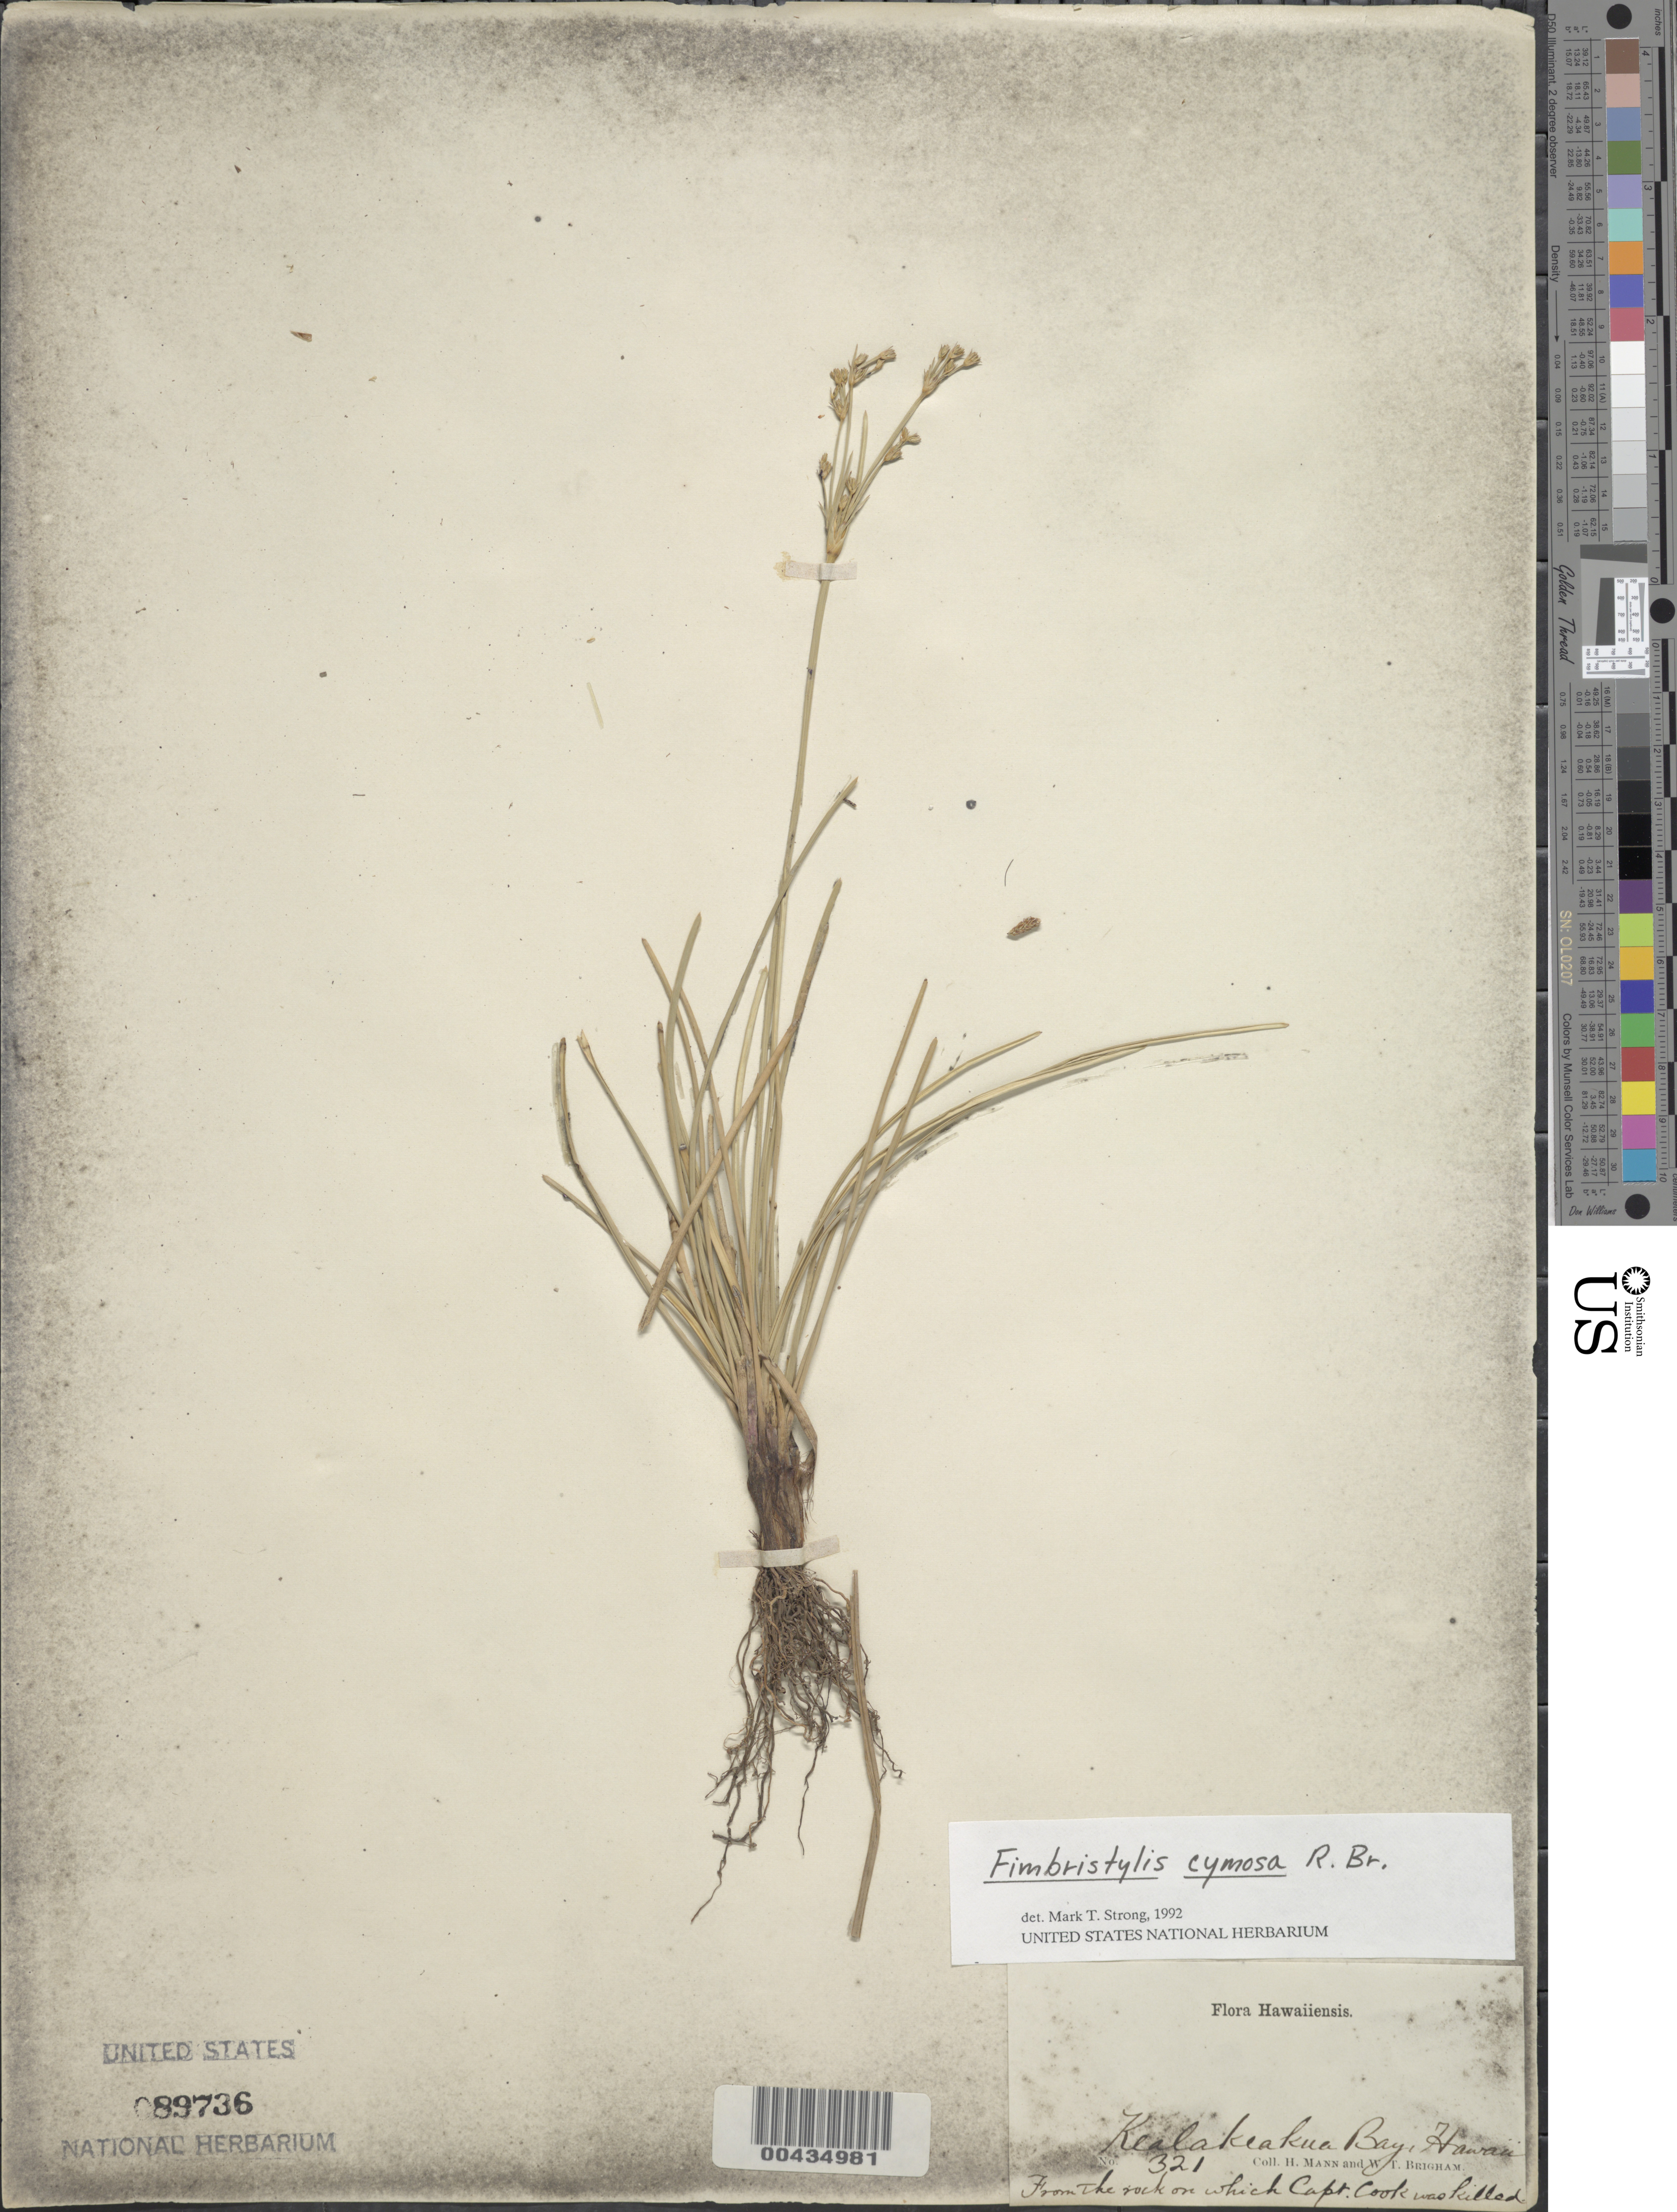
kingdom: Plantae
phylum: Tracheophyta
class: Liliopsida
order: Poales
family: Cyperaceae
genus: Fimbristylis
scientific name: Fimbristylis cymosa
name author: R. Br.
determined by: Strong, M. T., (US), Smithsonian Institution - National Museum of Natural History (UNITED STATES)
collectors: H. Mann & W. T. Brigham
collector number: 321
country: United States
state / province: Hawaii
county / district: Hawaii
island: Hawaii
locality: Kealakeakua Bay, from the rock on which Capt. Cook was killed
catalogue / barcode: US 89736